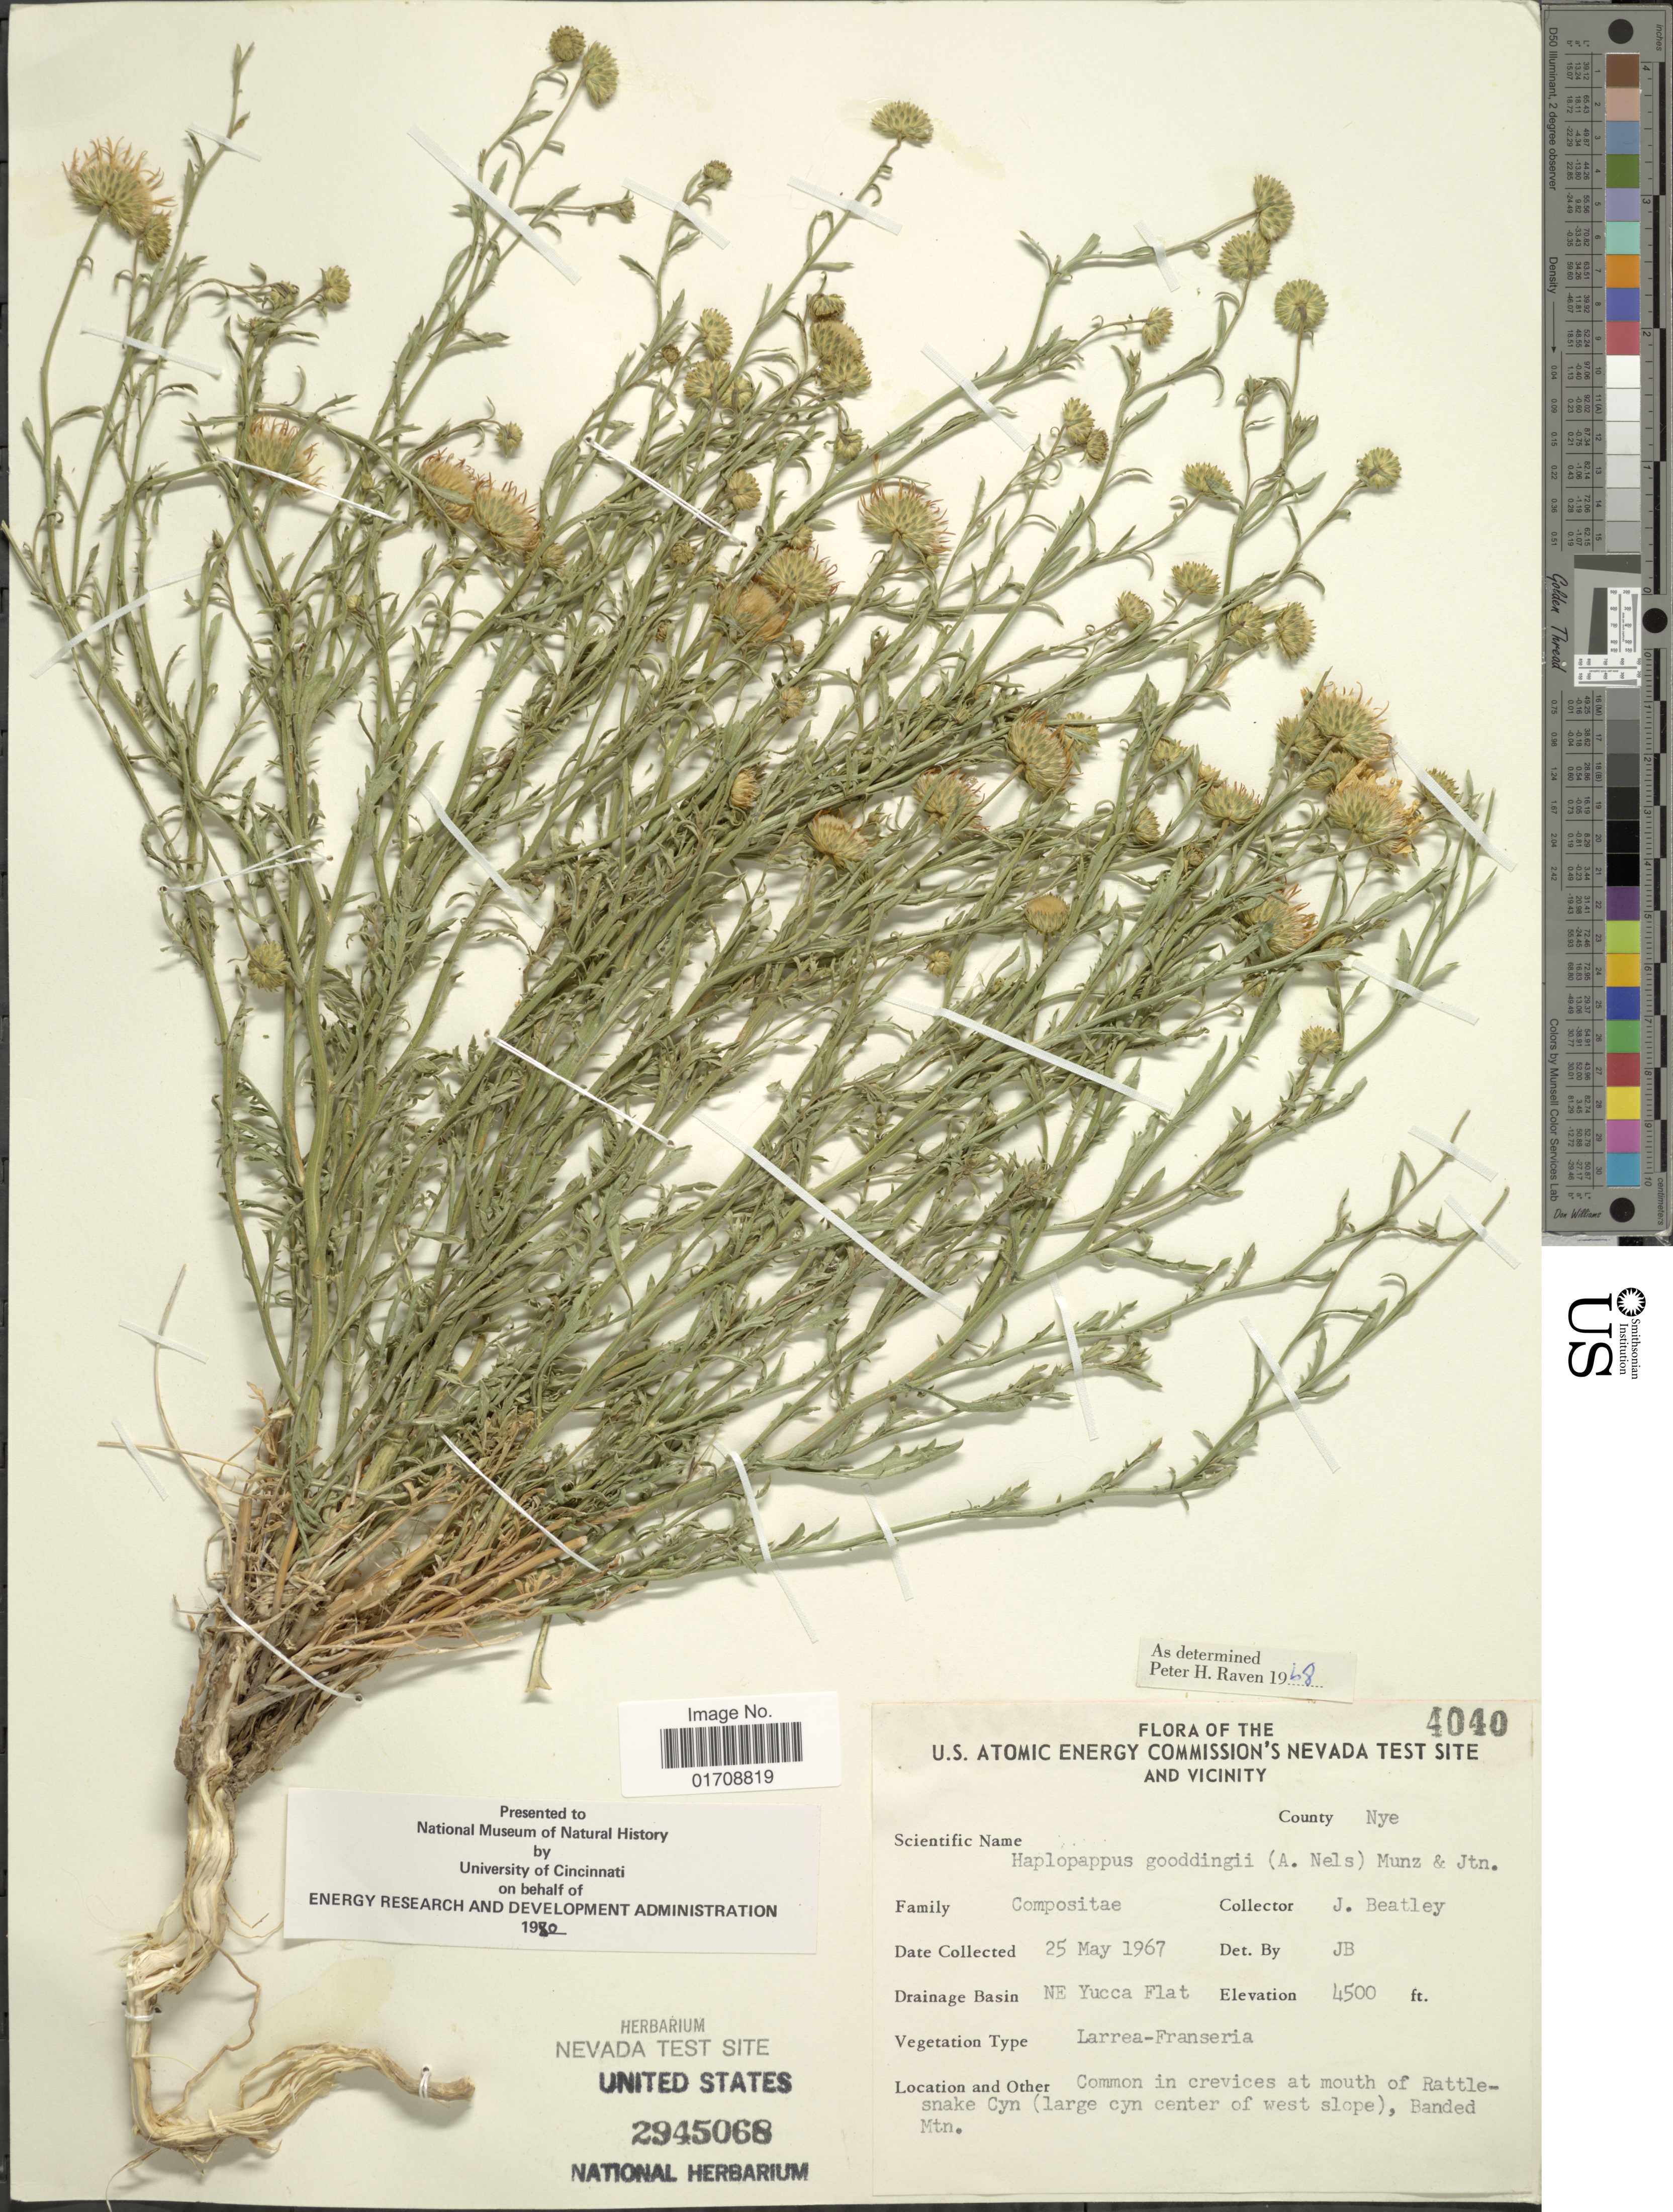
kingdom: Plantae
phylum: Tracheophyta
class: Magnoliopsida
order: Asterales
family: Asteraceae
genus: Xanthisma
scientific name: Xanthisma spinulosum var. gooddingii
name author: (A. Nelson) D. R. Morgan & R.L. Hartm.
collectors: J. C. Beatley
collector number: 4040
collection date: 1967-05-25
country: United States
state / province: Nevada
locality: U. S. Atomic Energy Commission's Nevada Test Site and Vicinity, County Nye, NE Yucca Flat, at mouth of Rattlesnake Cyn, Banded Mtn.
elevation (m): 1372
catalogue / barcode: US 2945068